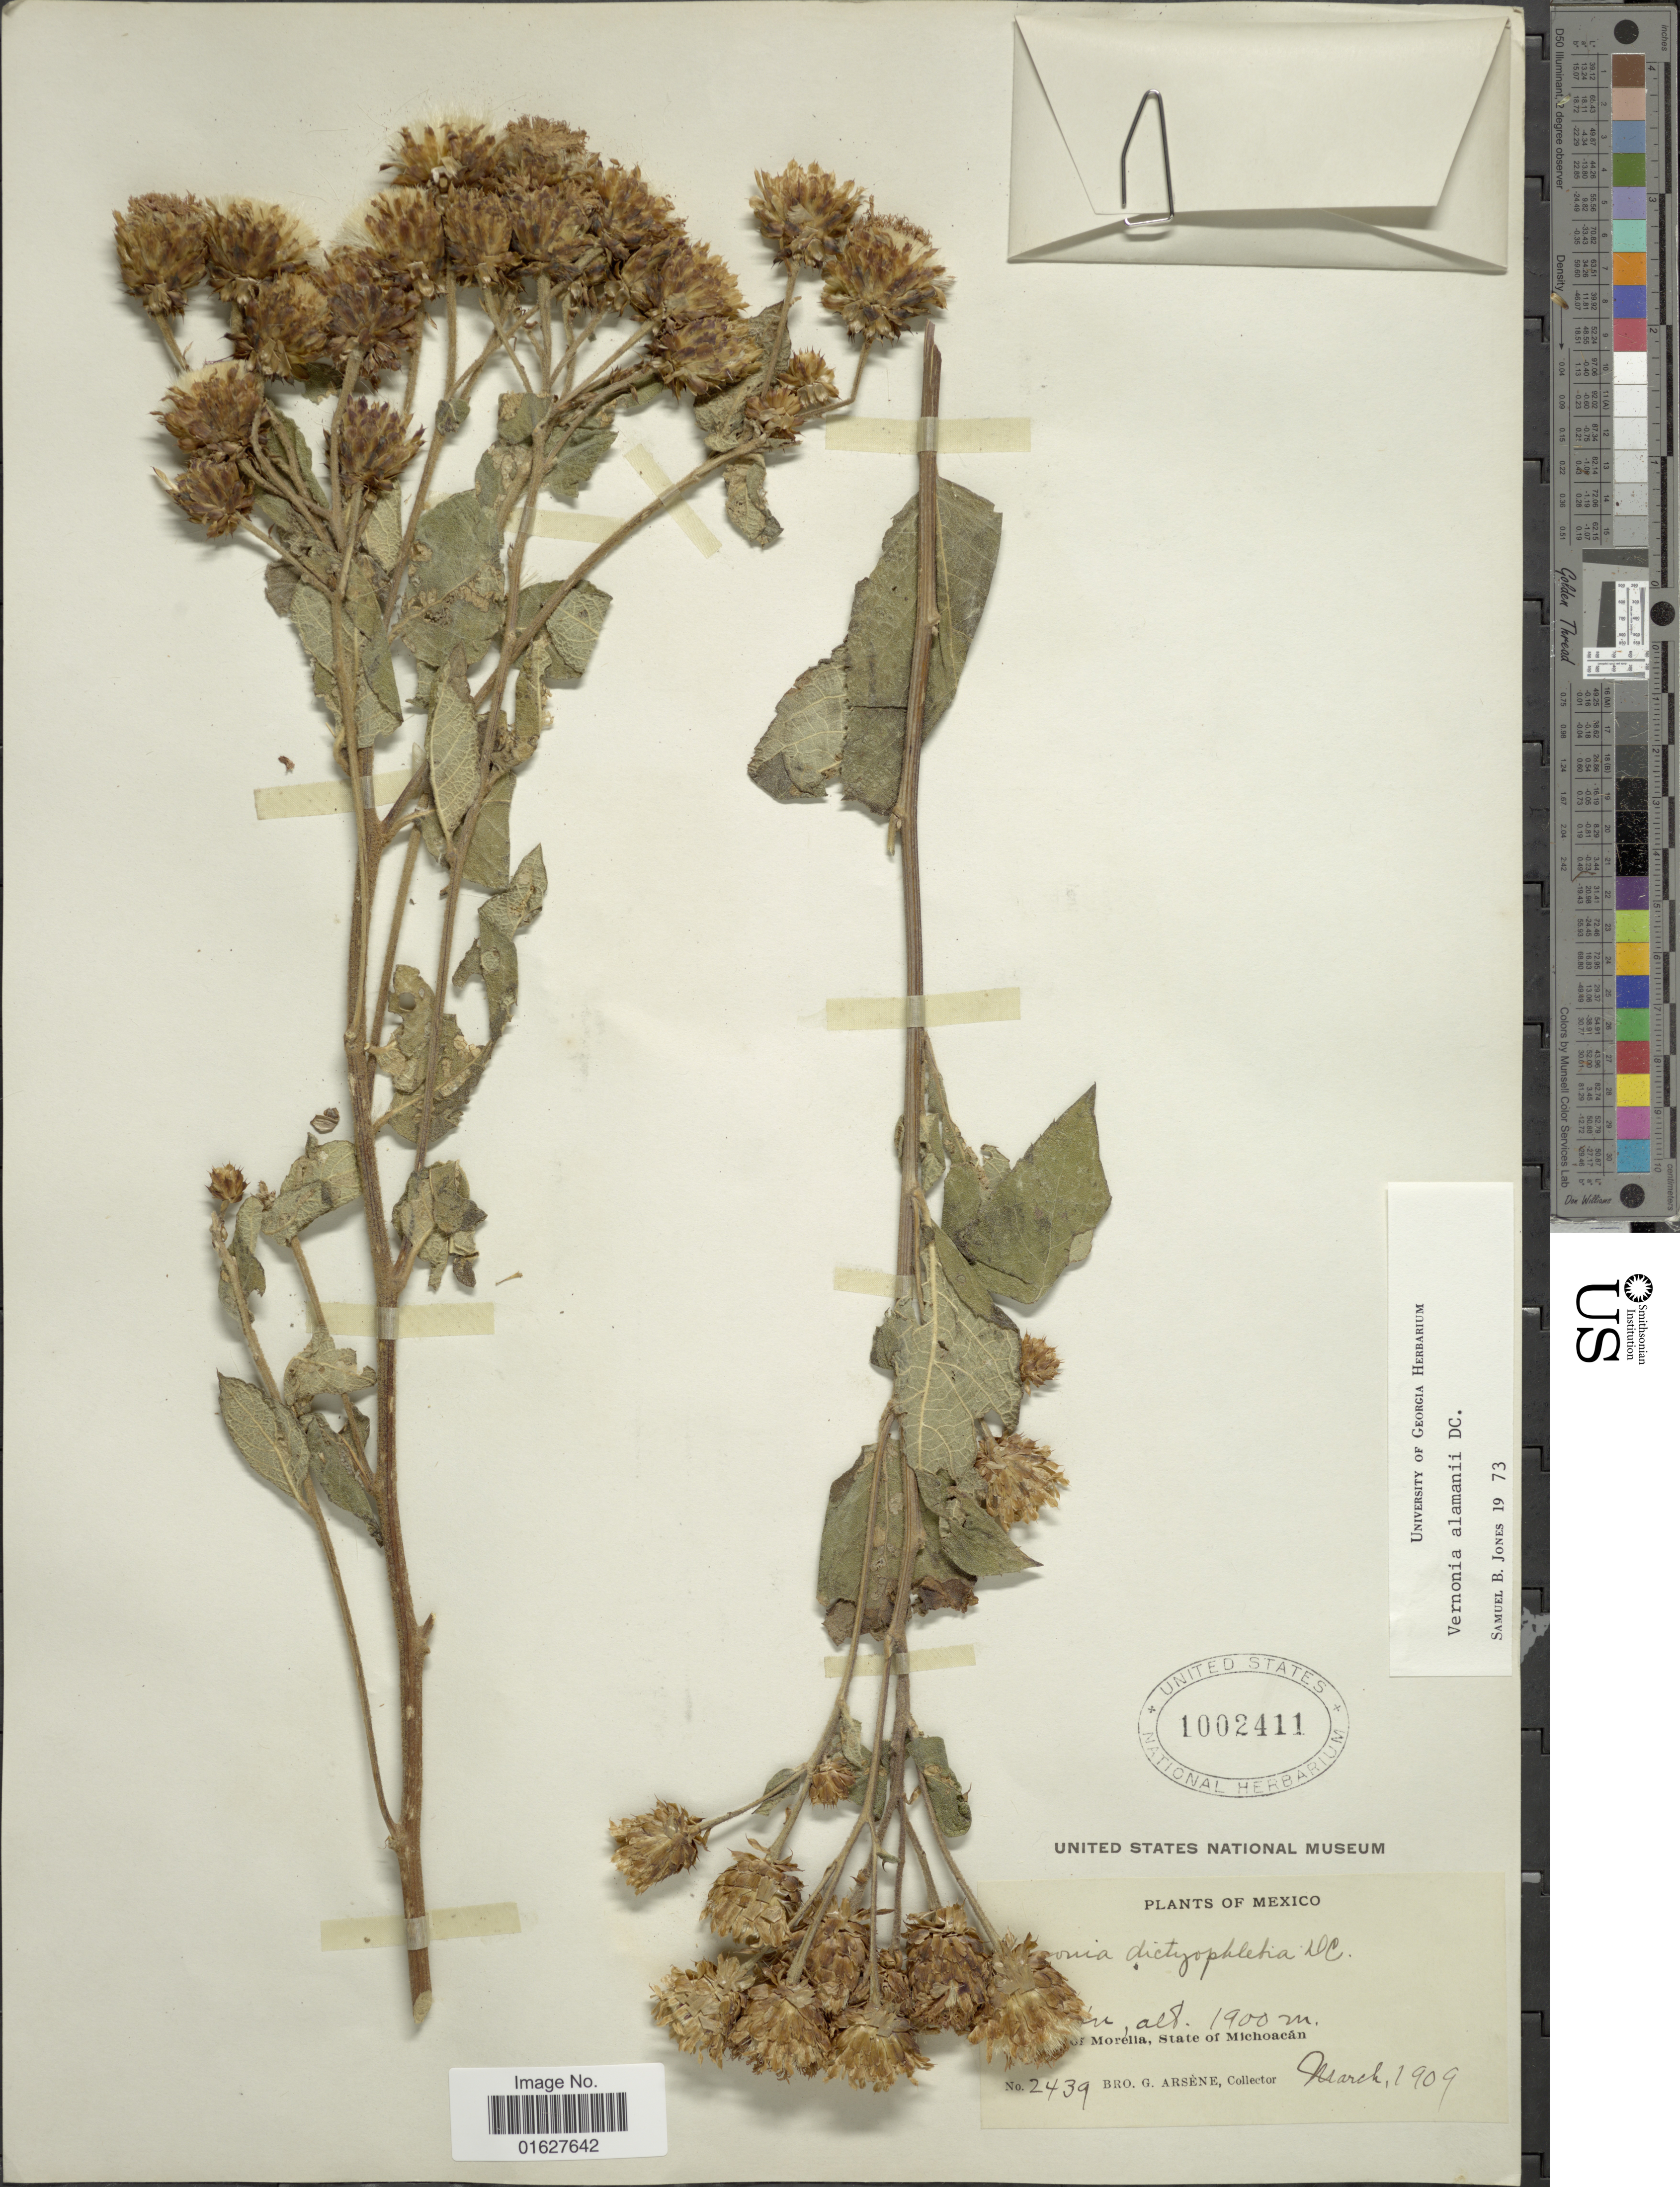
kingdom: Plantae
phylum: Tracheophyta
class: Magnoliopsida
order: Asterales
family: Asteraceae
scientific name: Vickianthus alamanii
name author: (DC.) H. Rob.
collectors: Bro. G. Arsène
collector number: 2439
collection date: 1909-03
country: Mexico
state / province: Michoacán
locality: of Morella, State of Michoacan.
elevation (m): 1900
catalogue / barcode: US 1002411